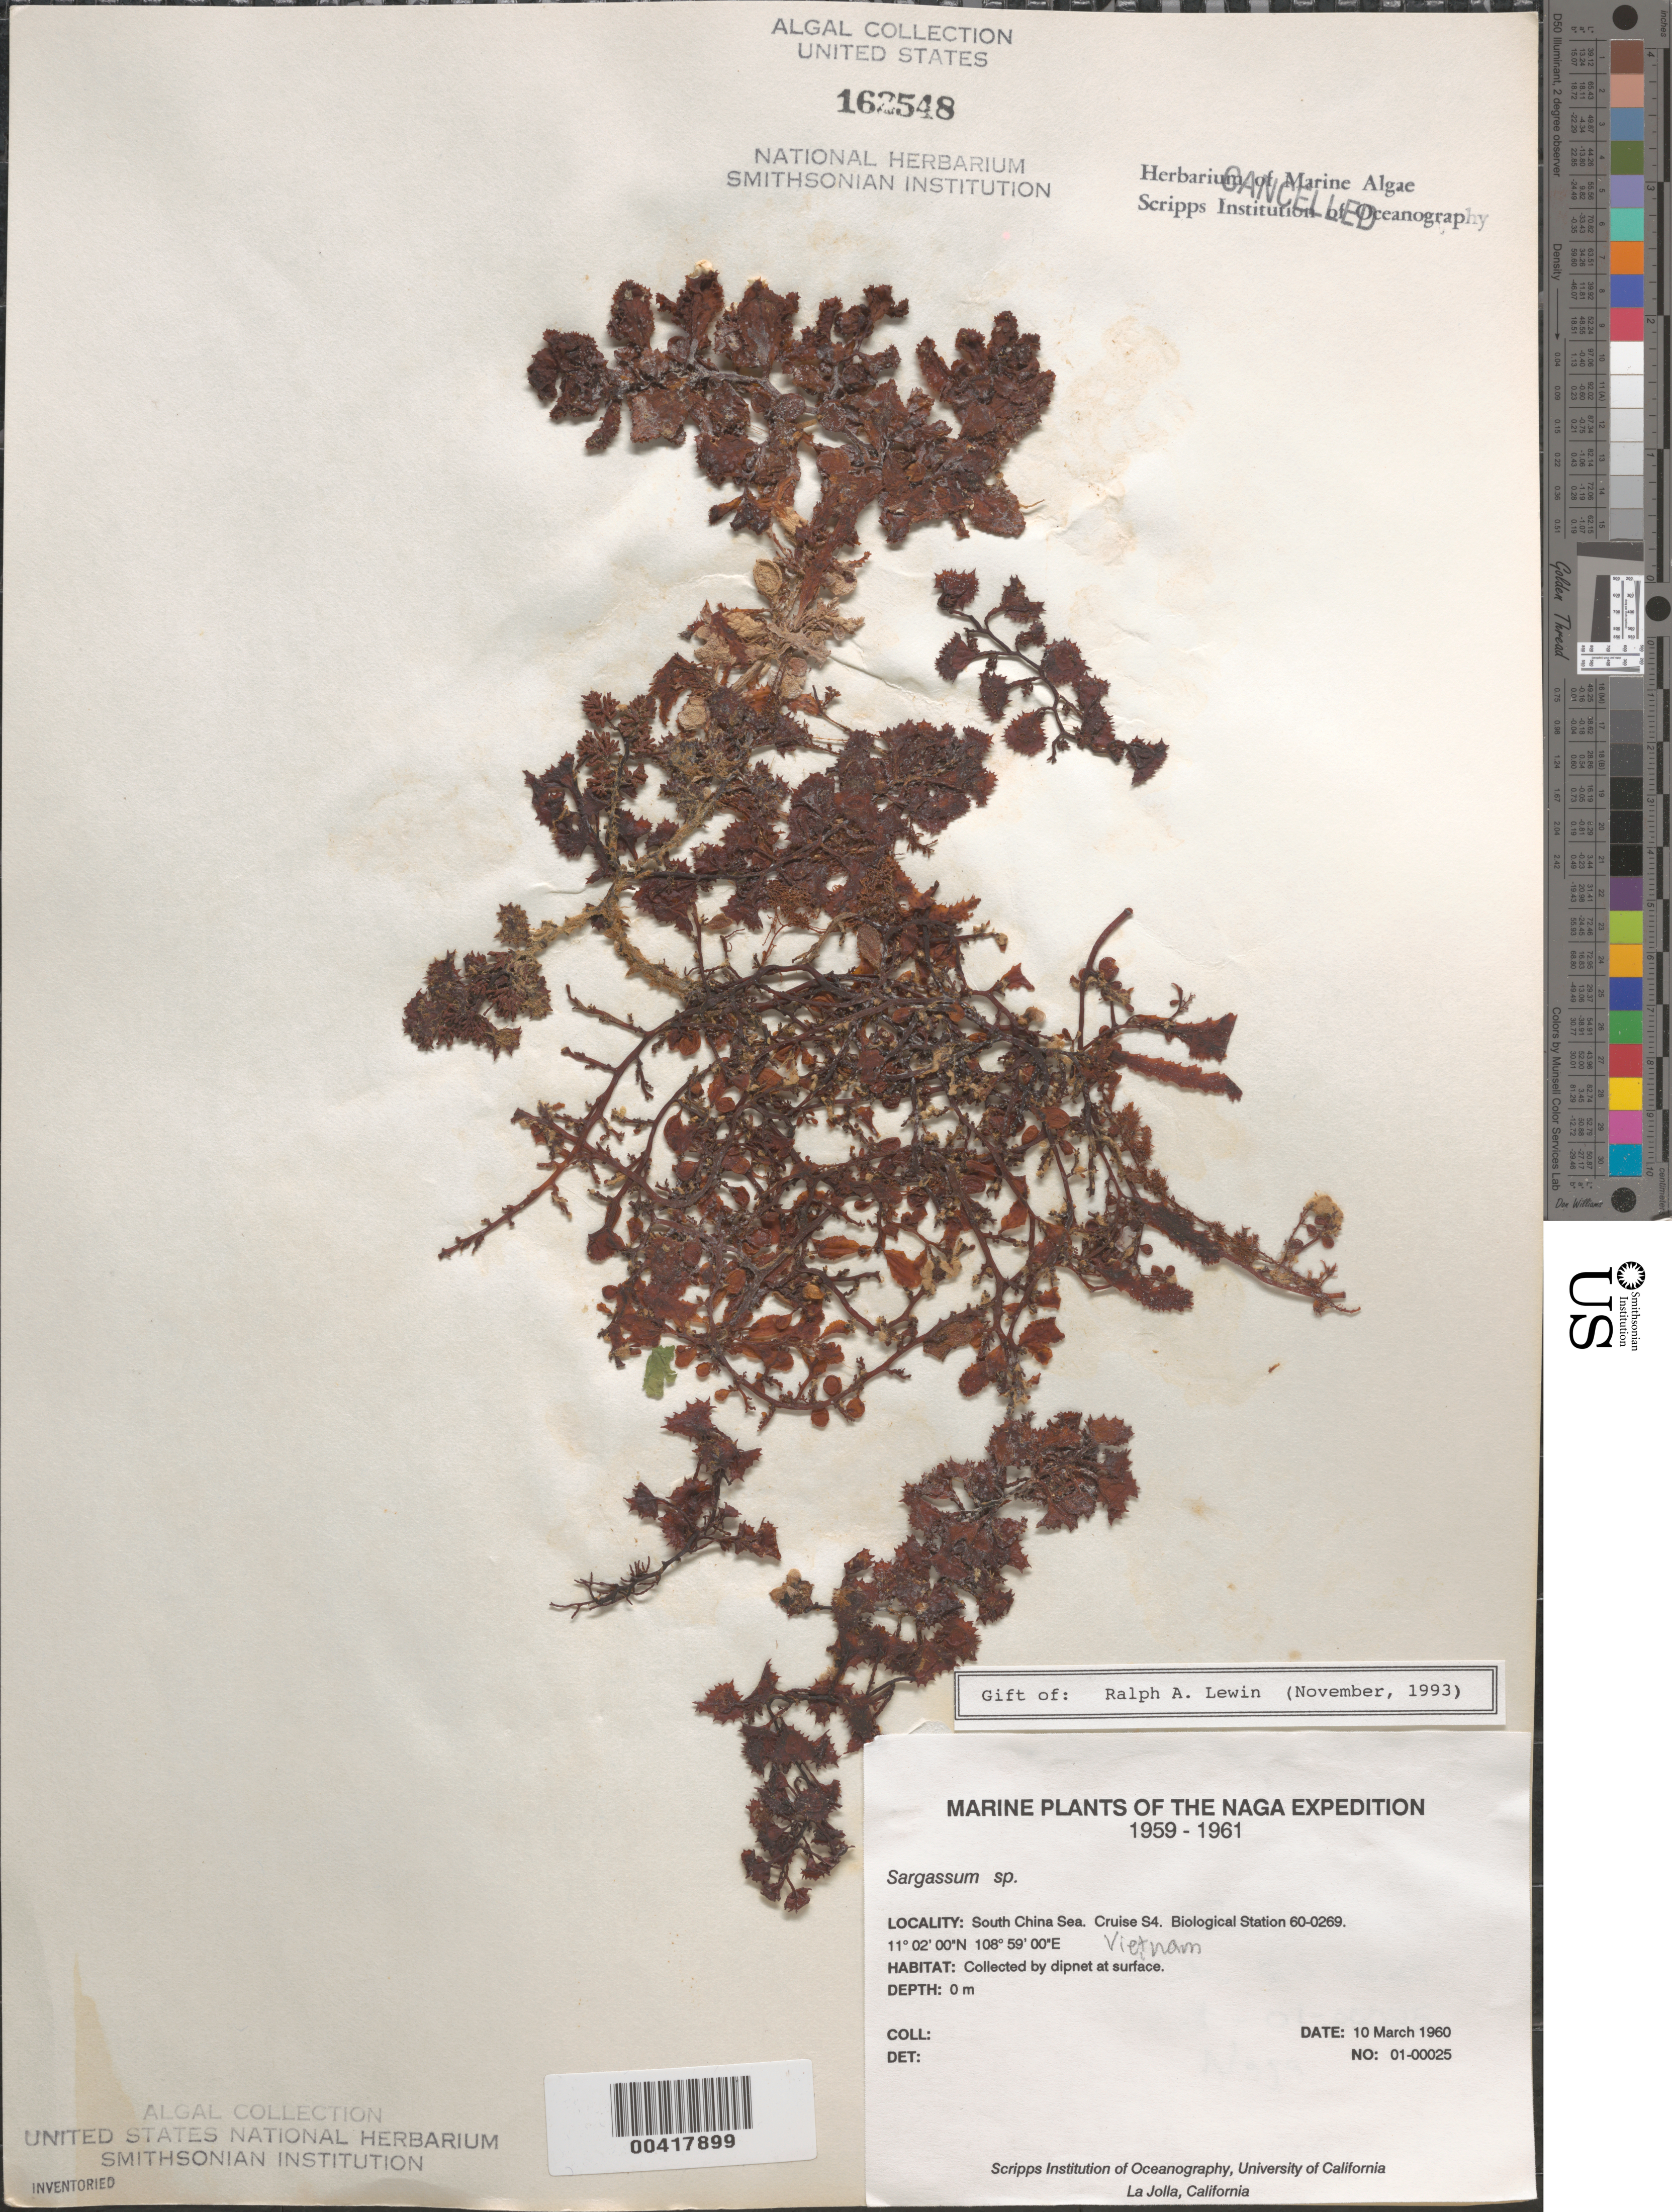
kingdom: Chromista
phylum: Ochrophyta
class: Phaeophyceae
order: Fucales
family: Sargassaceae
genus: Sargassum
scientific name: Sargassum sp.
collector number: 01-00025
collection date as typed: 10 Mar 1960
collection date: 1960-03-10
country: Vietnam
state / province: Thua Thiên-Hue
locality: South China Sea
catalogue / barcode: US 162548